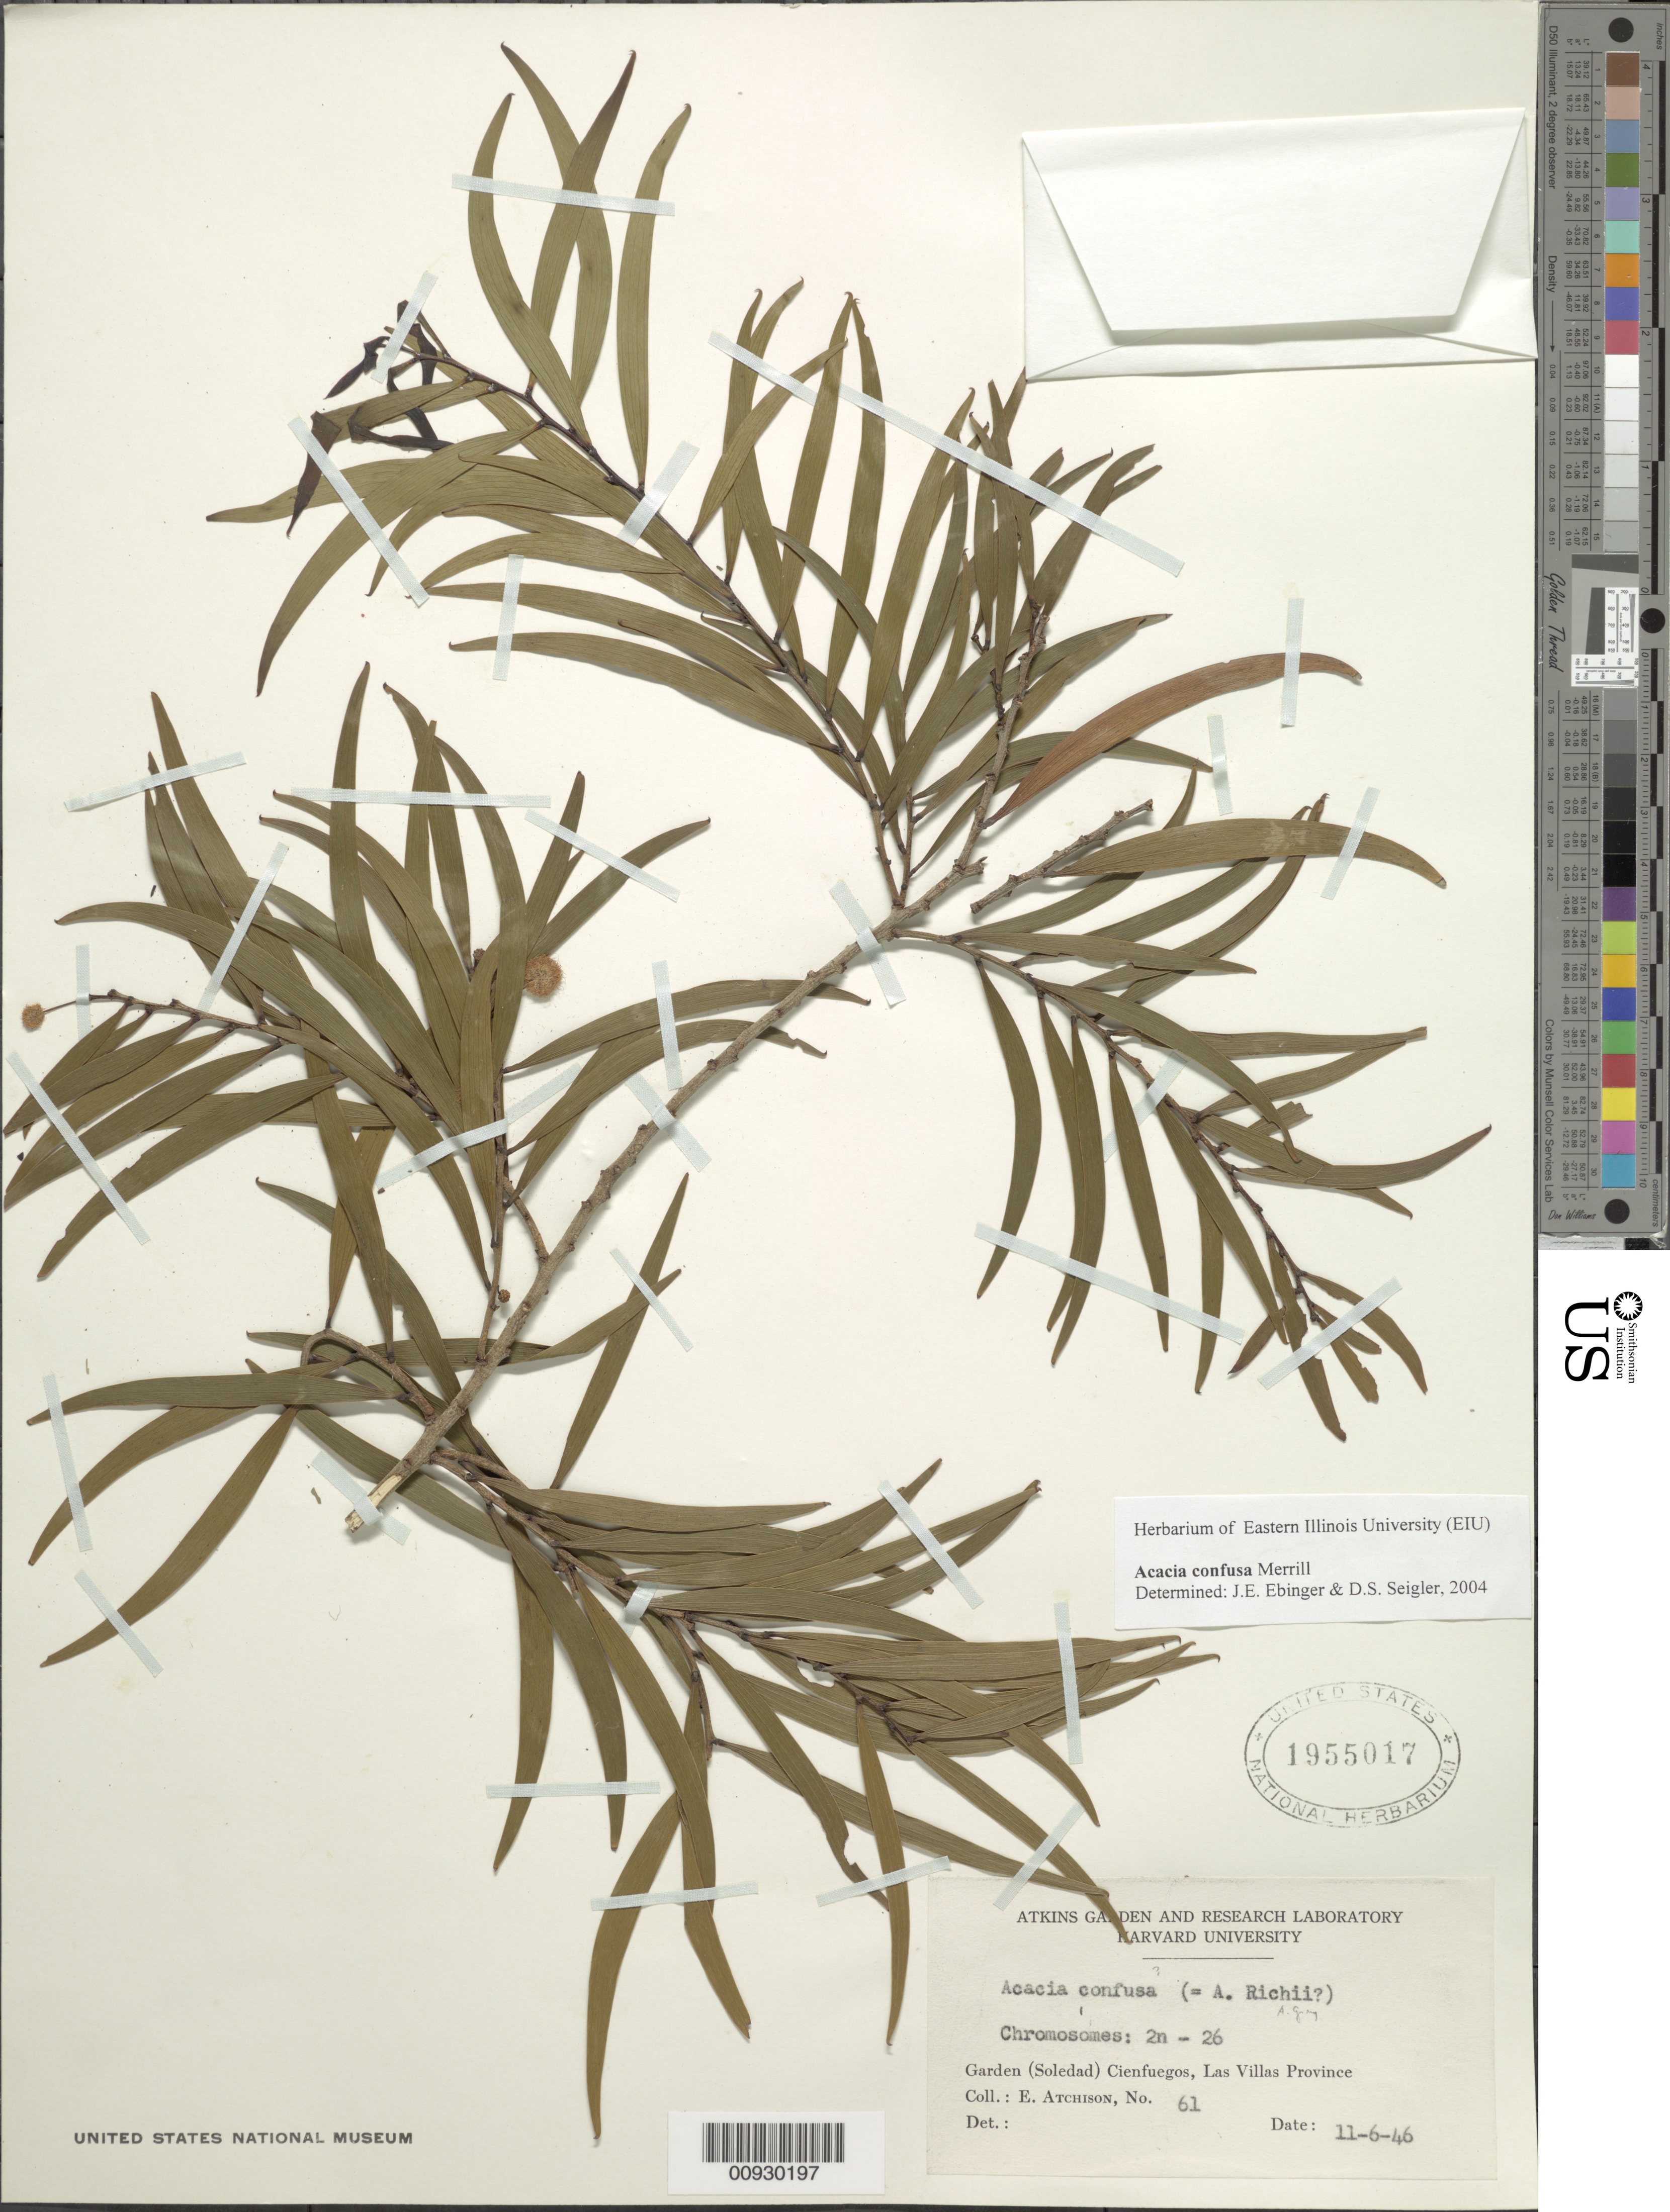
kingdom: Plantae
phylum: Tracheophyta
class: Magnoliopsida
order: Fabales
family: Fabaceae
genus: Acacia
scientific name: Acacia confusa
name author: Merr.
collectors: E. Atchison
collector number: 61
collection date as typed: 11 Jun 1946 or 06 Nov 1946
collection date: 1946-06-11 or 1946-11-06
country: Cuba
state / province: Cienfuegos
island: Cuba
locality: Garden (Soledad), Cienfuegos Las Villas Province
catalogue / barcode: US 1955017